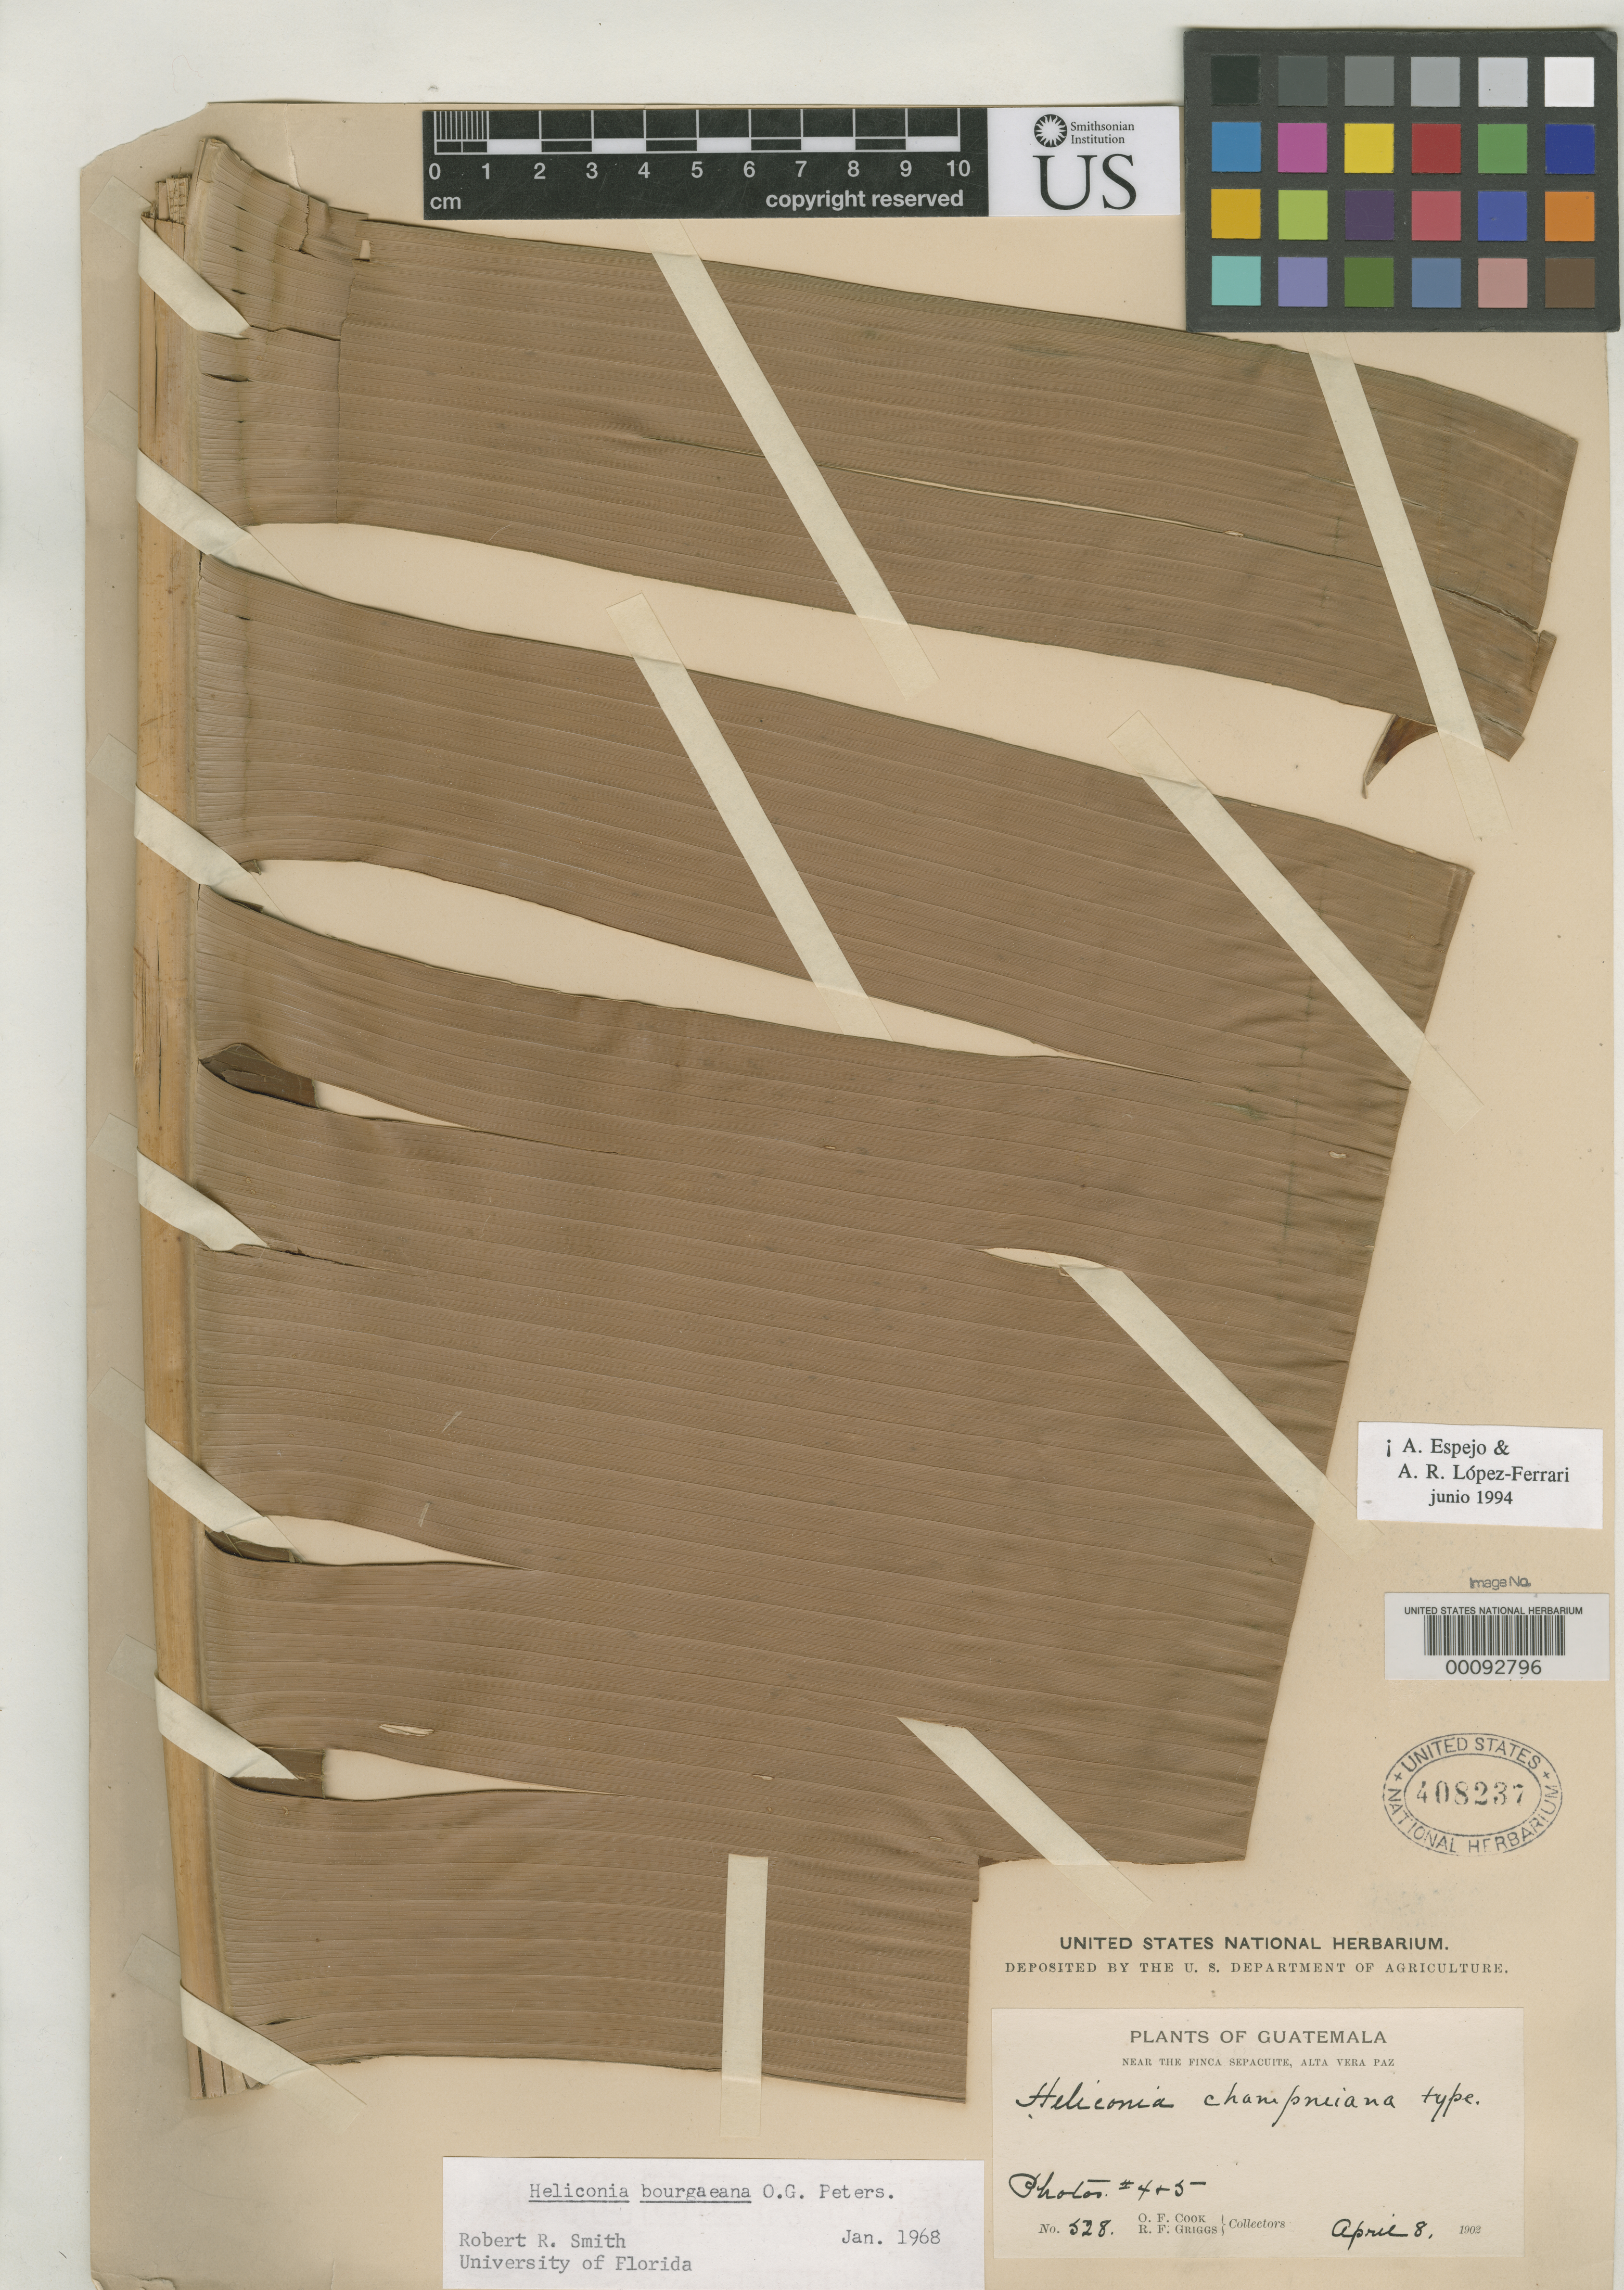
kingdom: Plantae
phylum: Tracheophyta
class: Liliopsida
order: Zingiberales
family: Heliconiaceae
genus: Heliconia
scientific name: Heliconia champneiana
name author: R.F. Griggs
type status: Type Collection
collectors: O. F. Cook & R. F. Griggs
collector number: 528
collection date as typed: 08 Apr 1902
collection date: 1902-04-08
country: Guatemala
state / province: Alta Verapaz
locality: East of Cahaban, Oxec River Valley.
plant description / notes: Types in this publicaction apparently deposited in U.S. National Herbarium. This sheet is 1 of 8 annotated as "type" (USNH 408231-408238), ambiguously a holotype mounted on multiple sheets, otherwise to be considered syntypes.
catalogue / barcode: US 408237